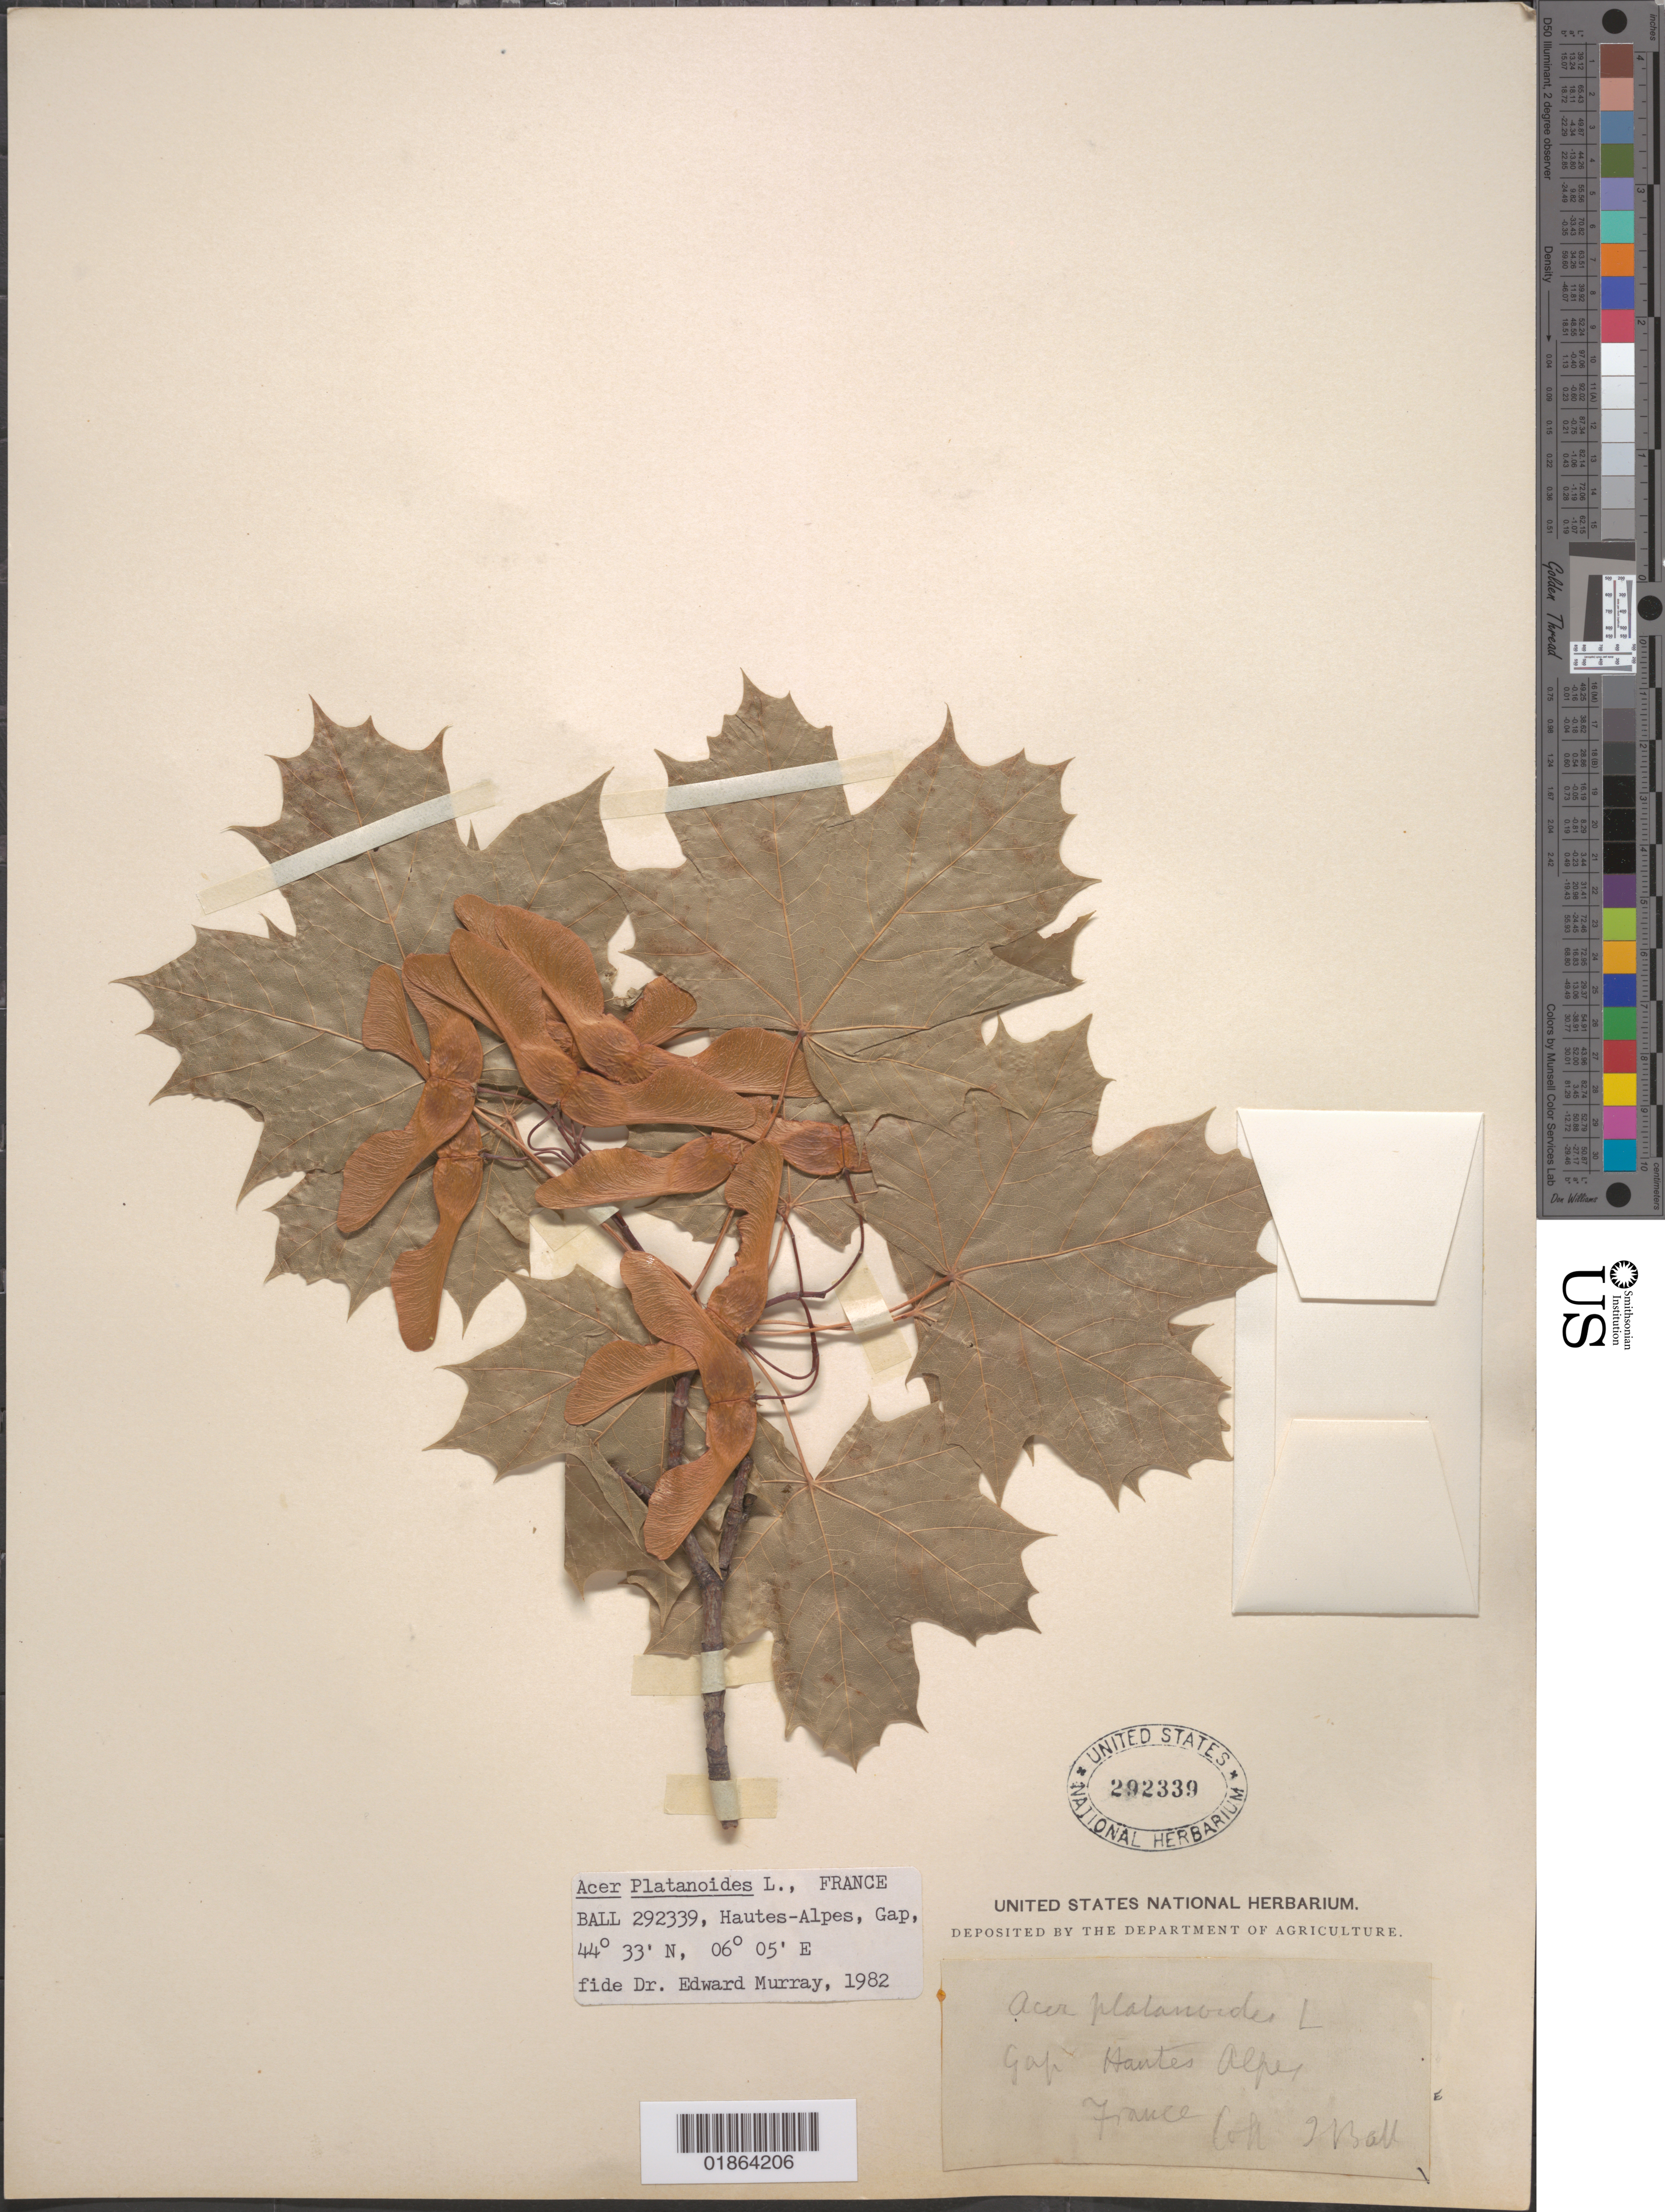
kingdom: Plantae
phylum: Tracheophyta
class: Magnoliopsida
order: Sapindales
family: Sapindaceae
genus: Acer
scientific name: Acer platanoides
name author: L.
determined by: Murray, Edward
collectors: -- Ball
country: France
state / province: Provence-Alpes-Côte d'Azur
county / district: Hautes-Alpes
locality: Hautes Alpes, Gap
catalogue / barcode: US 292339